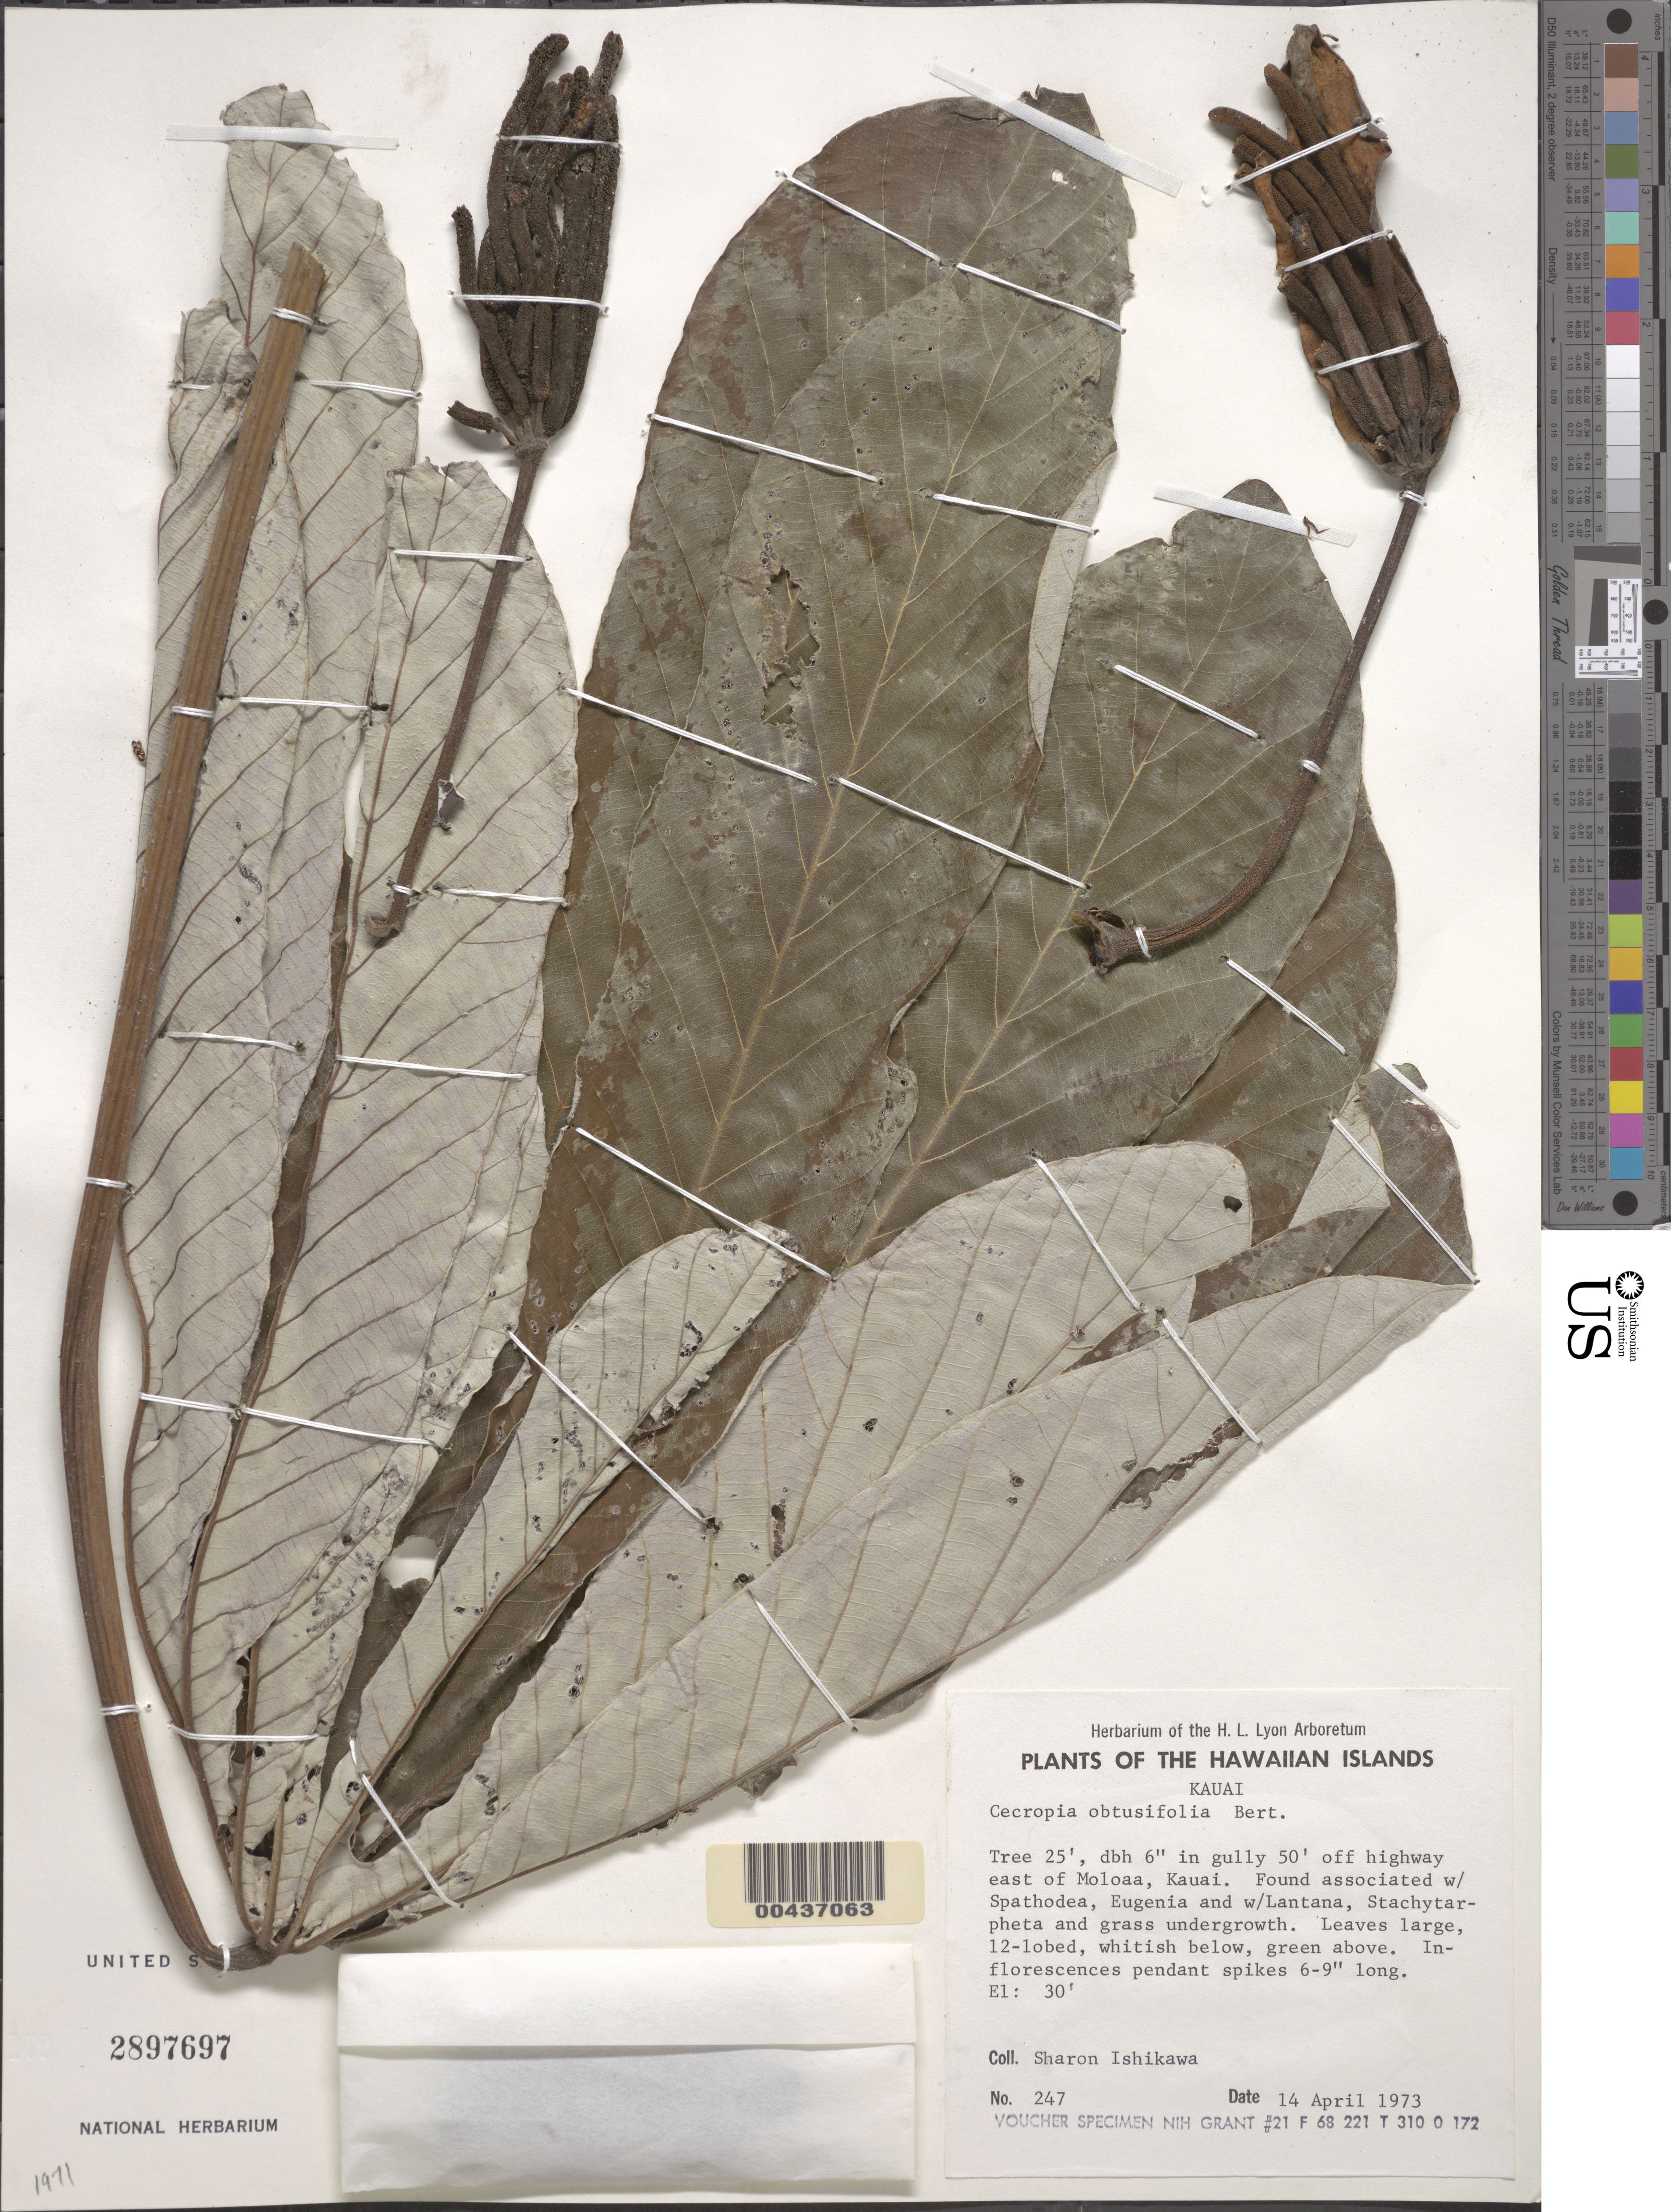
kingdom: Plantae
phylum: Tracheophyta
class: Magnoliopsida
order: Rosales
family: Urticaceae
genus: Cecropia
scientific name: Cecropia obtusifolia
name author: Bertol.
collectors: S. S. Ishikawa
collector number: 247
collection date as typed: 14 Apr 1973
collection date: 1973-04-14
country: United States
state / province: Hawaii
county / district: Kauai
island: Kaua'i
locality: In gully 50' off highway east of Moloaa, Kauai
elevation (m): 9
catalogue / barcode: US 2897697